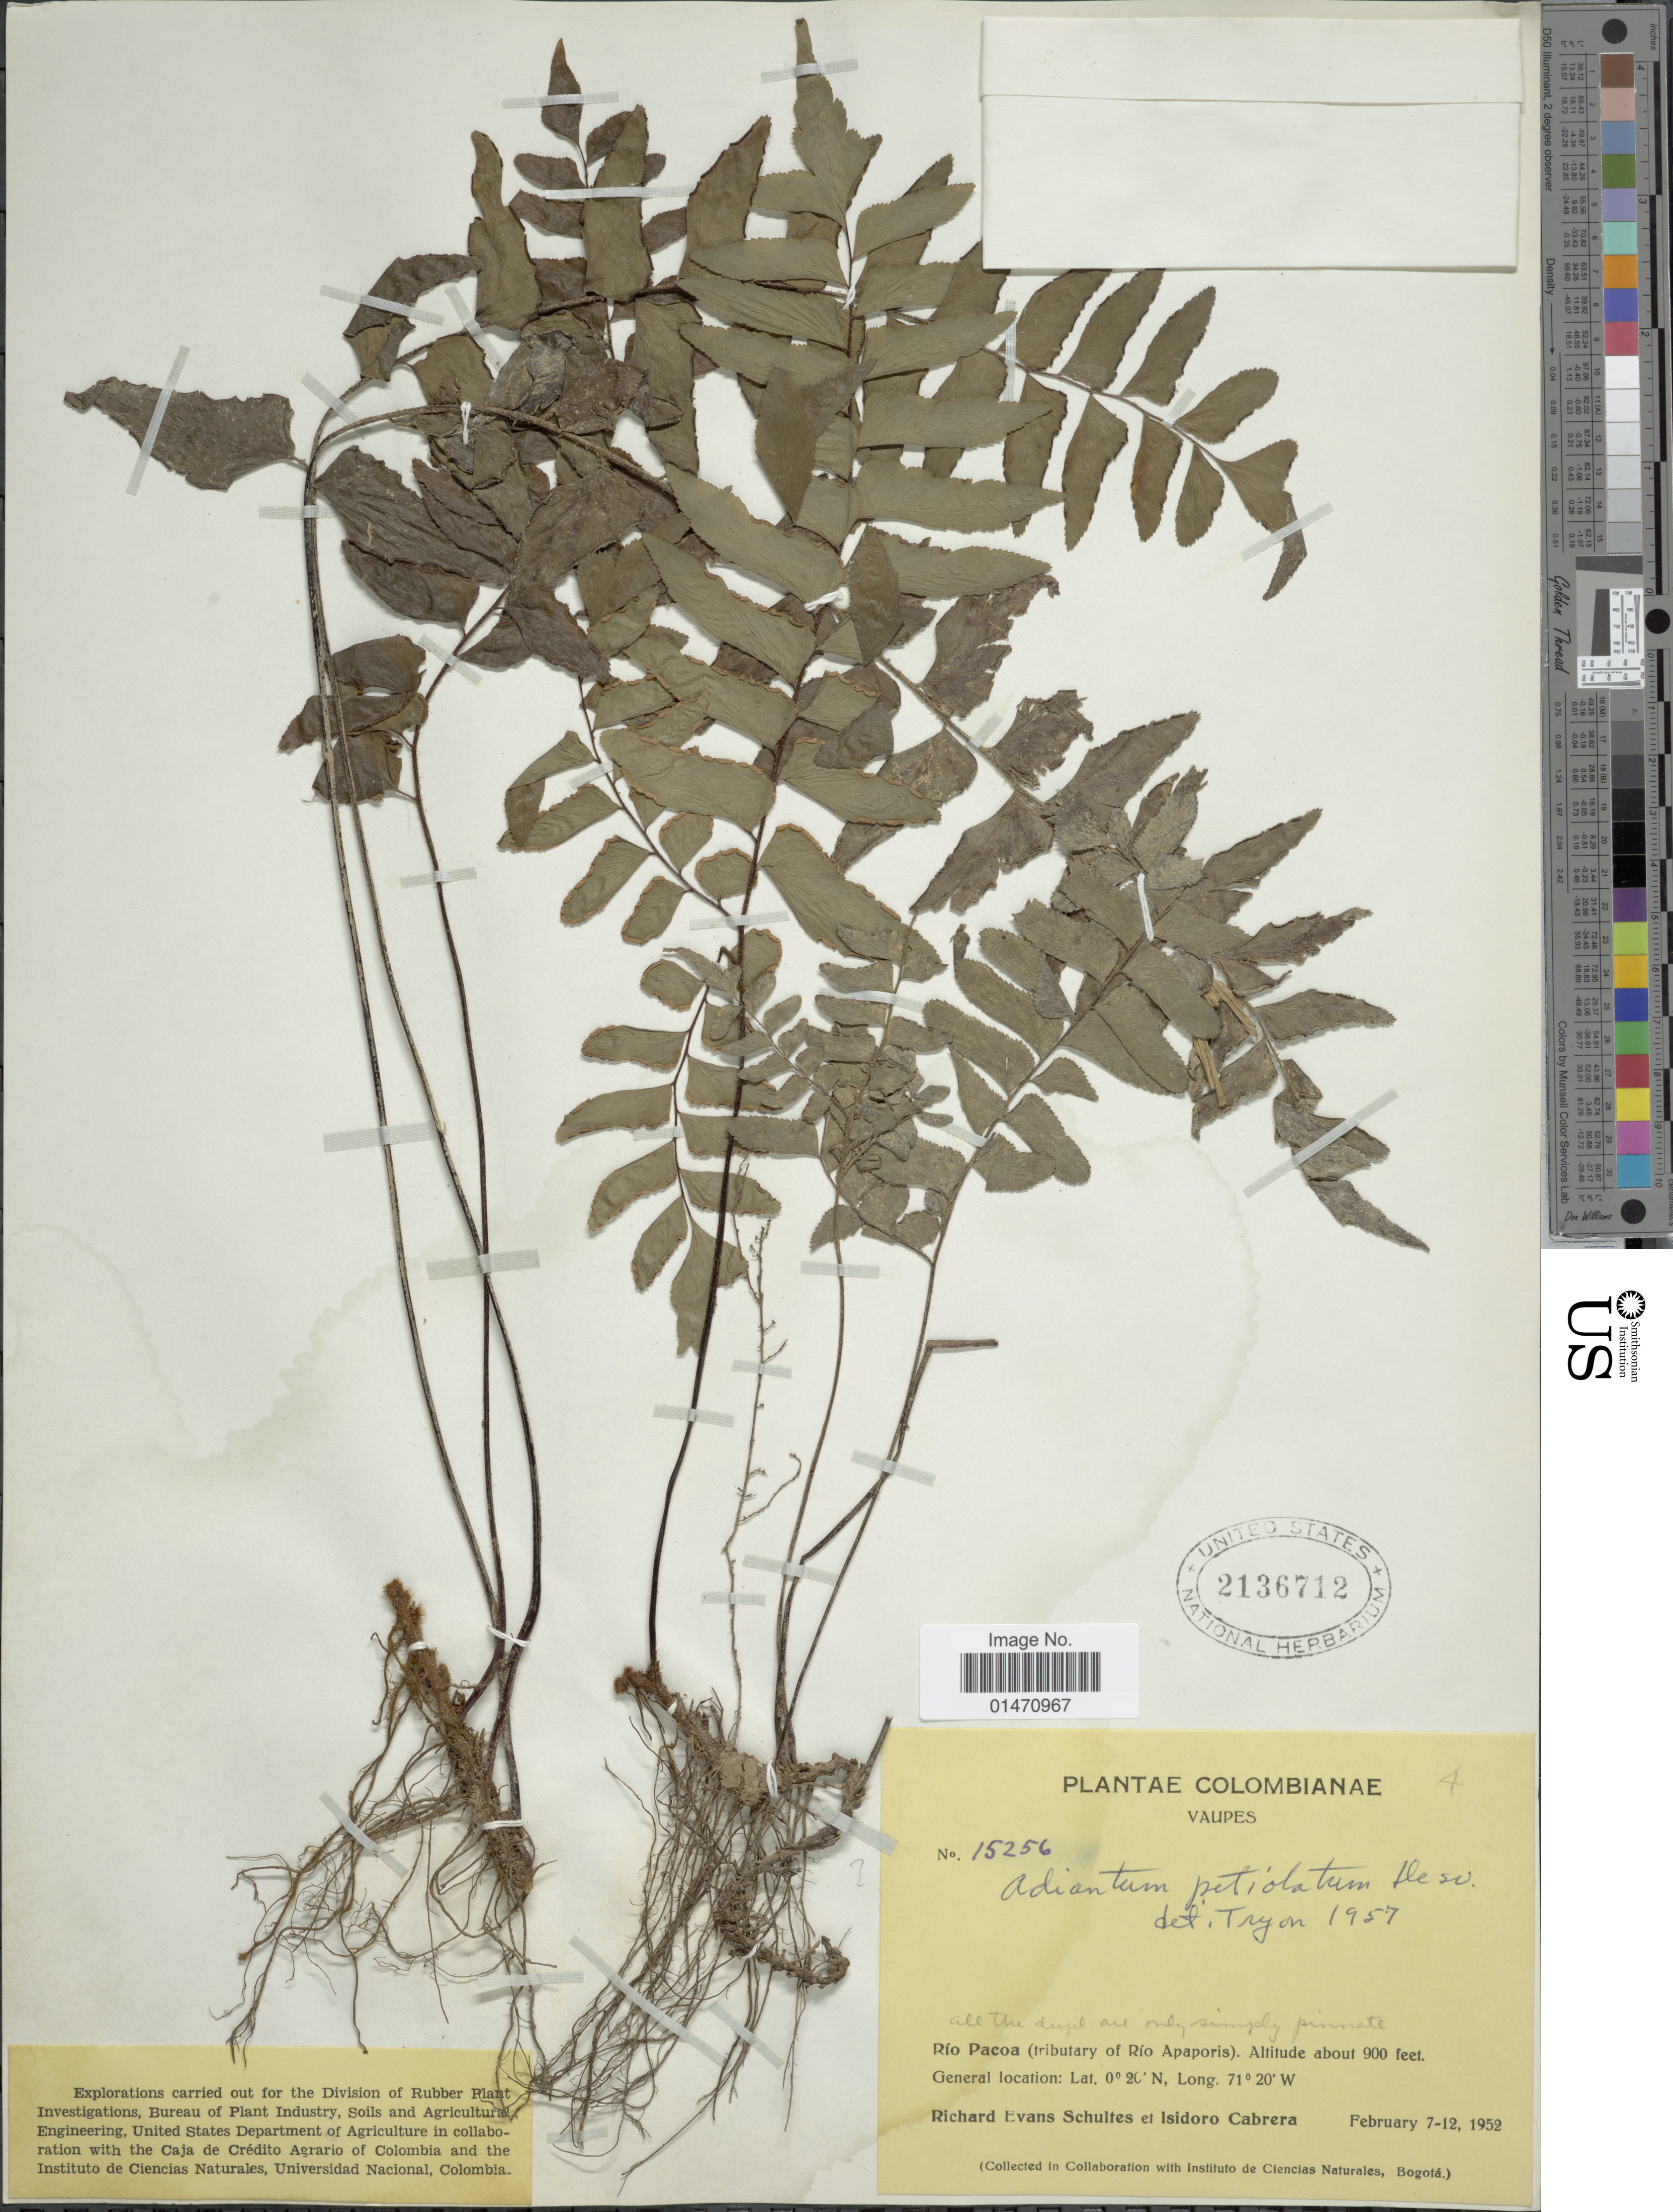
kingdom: Plantae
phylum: Tracheophyta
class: Polypodiopsida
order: Polypodiales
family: Pteridaceae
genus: Adiantum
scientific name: Adiantum petiolatum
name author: Desv.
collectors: R. E. Schultes & I. Cabrera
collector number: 15256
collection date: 1952-02-07/1952-02-12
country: Colombia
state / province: Vaupés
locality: Plantae Colombianae, Vaupes, Rio Pacoa(tributary of Rio Apaporis)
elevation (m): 274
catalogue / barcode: US 2136712